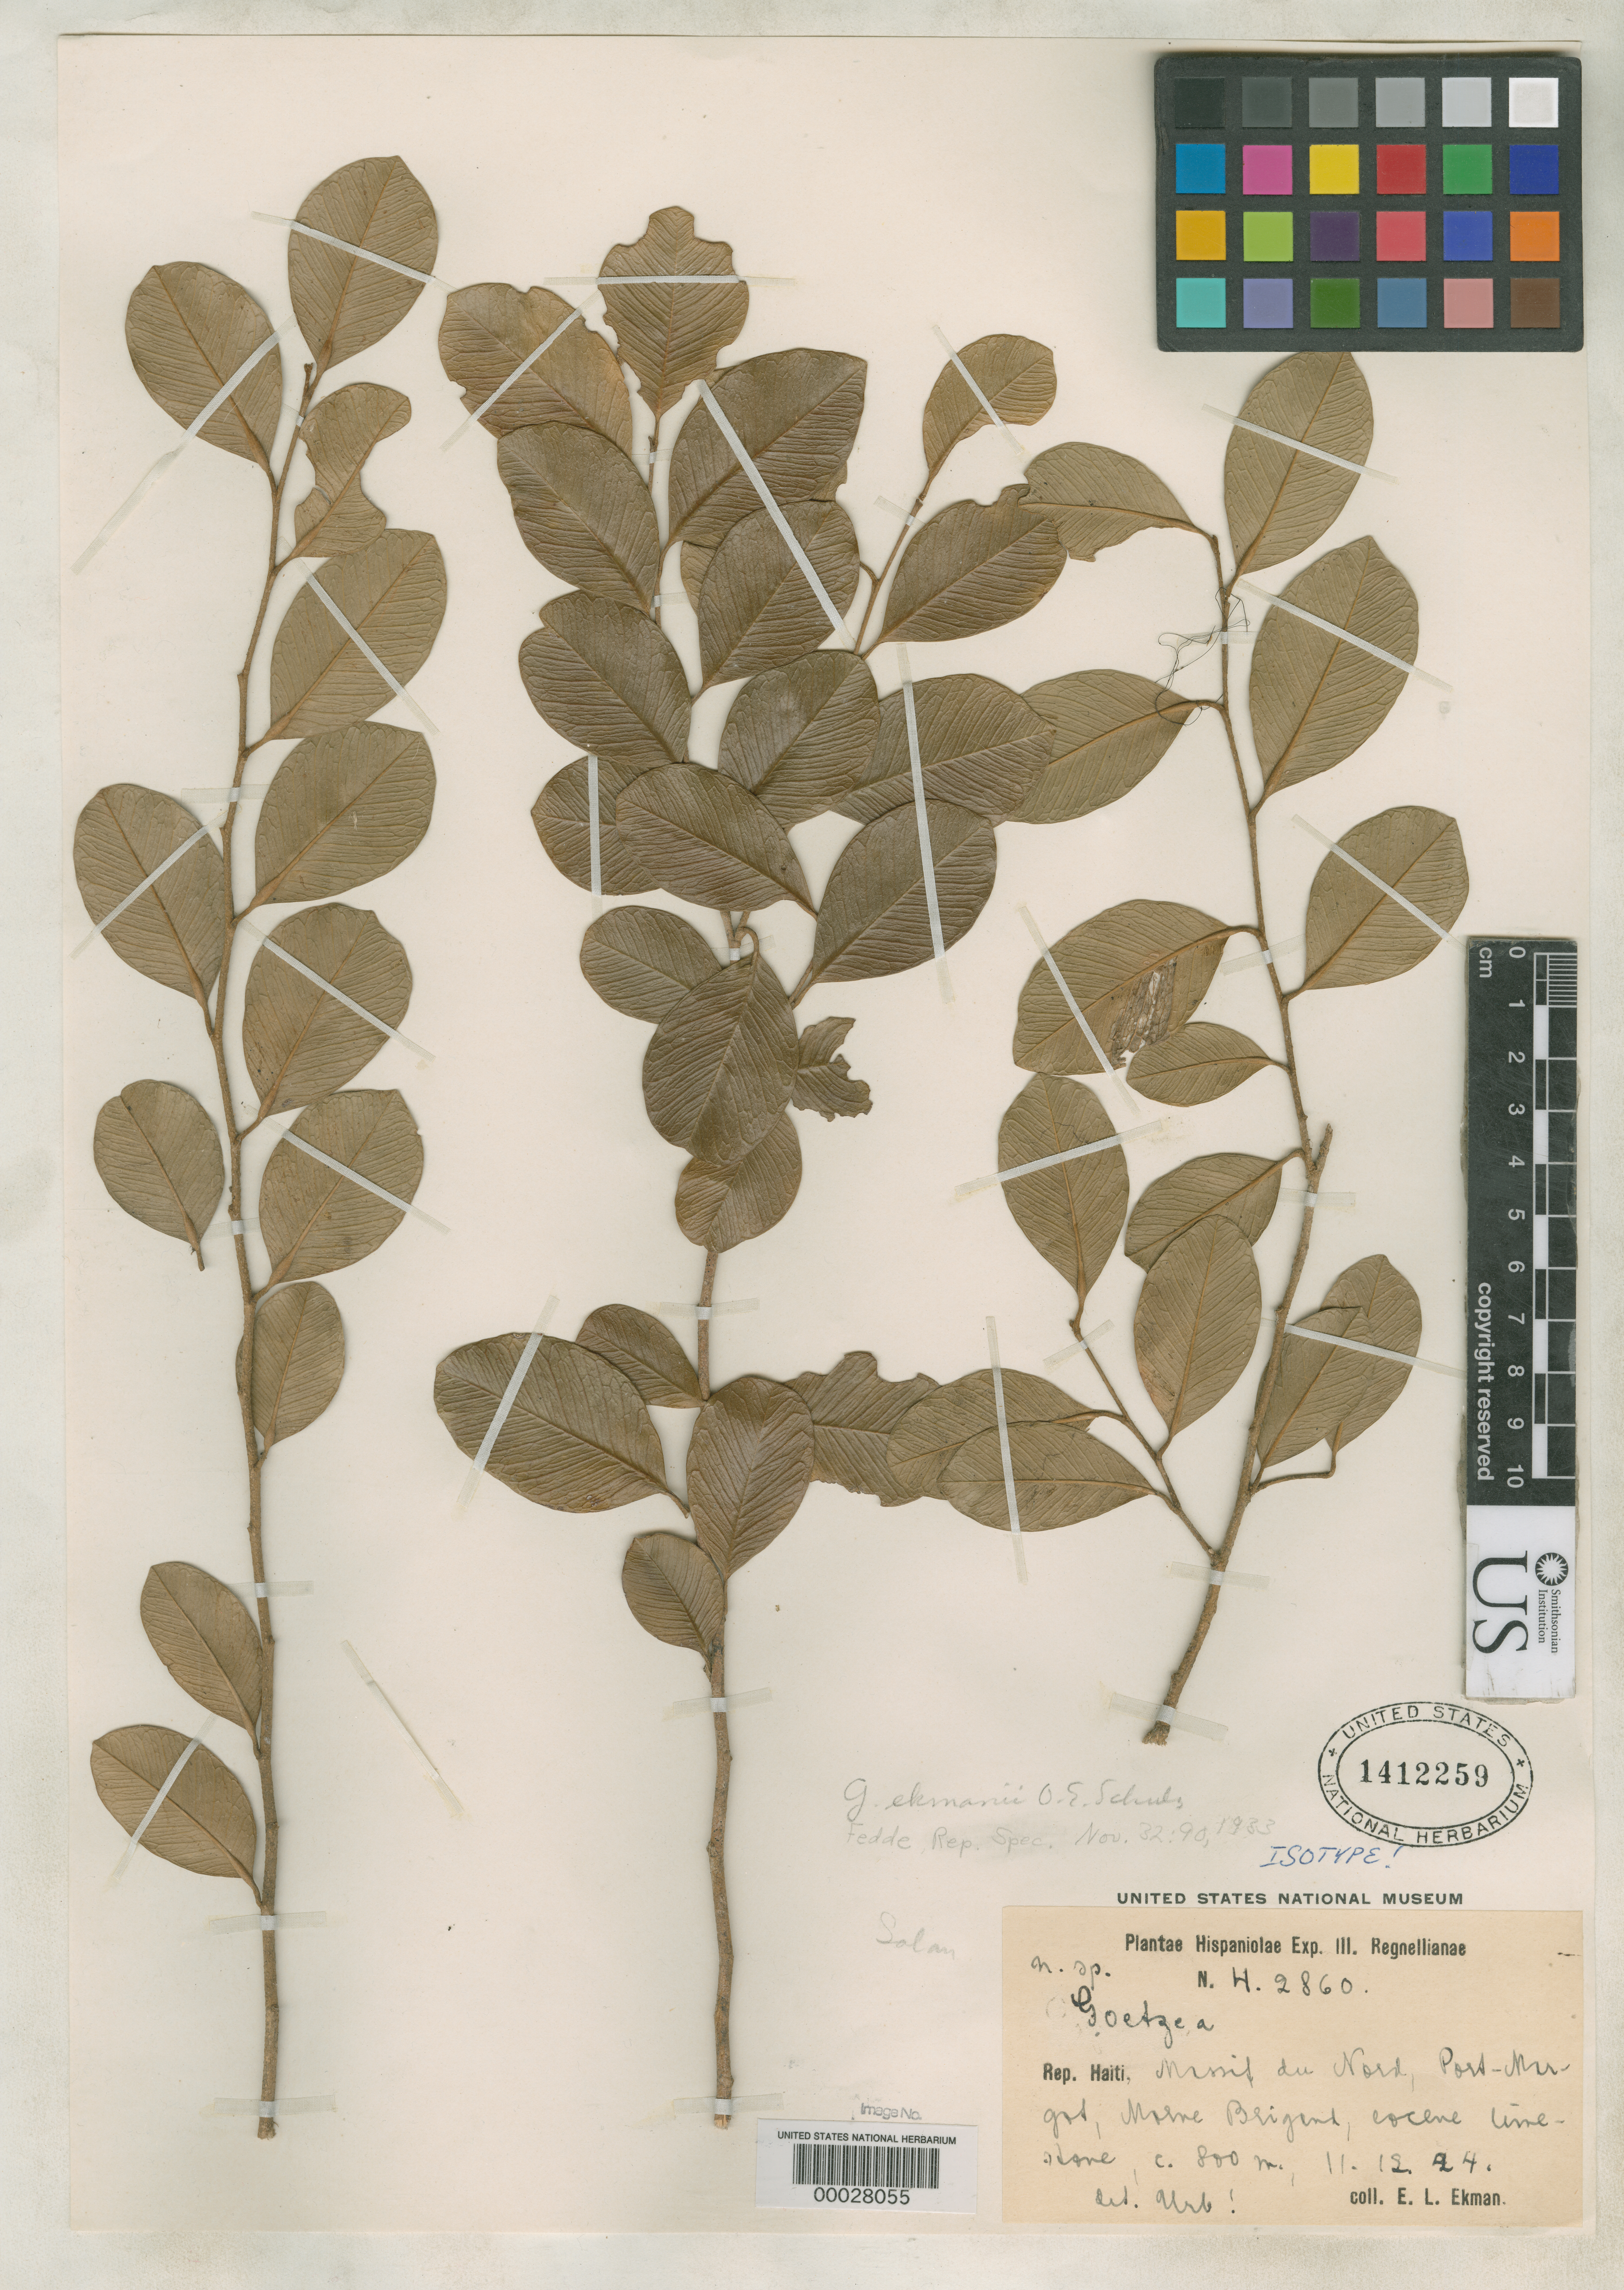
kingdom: Plantae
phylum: Tracheophyta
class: Magnoliopsida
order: Solanales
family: Solanaceae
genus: Goetzea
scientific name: Goetzea ekmanii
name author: O.E. Schulz in O.C. Schmidt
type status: Syntype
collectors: E. L. Ekman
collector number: H 2860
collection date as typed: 11 Dec 1924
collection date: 1924-12-11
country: Haiti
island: Hispaniola Island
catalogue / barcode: US 1412259